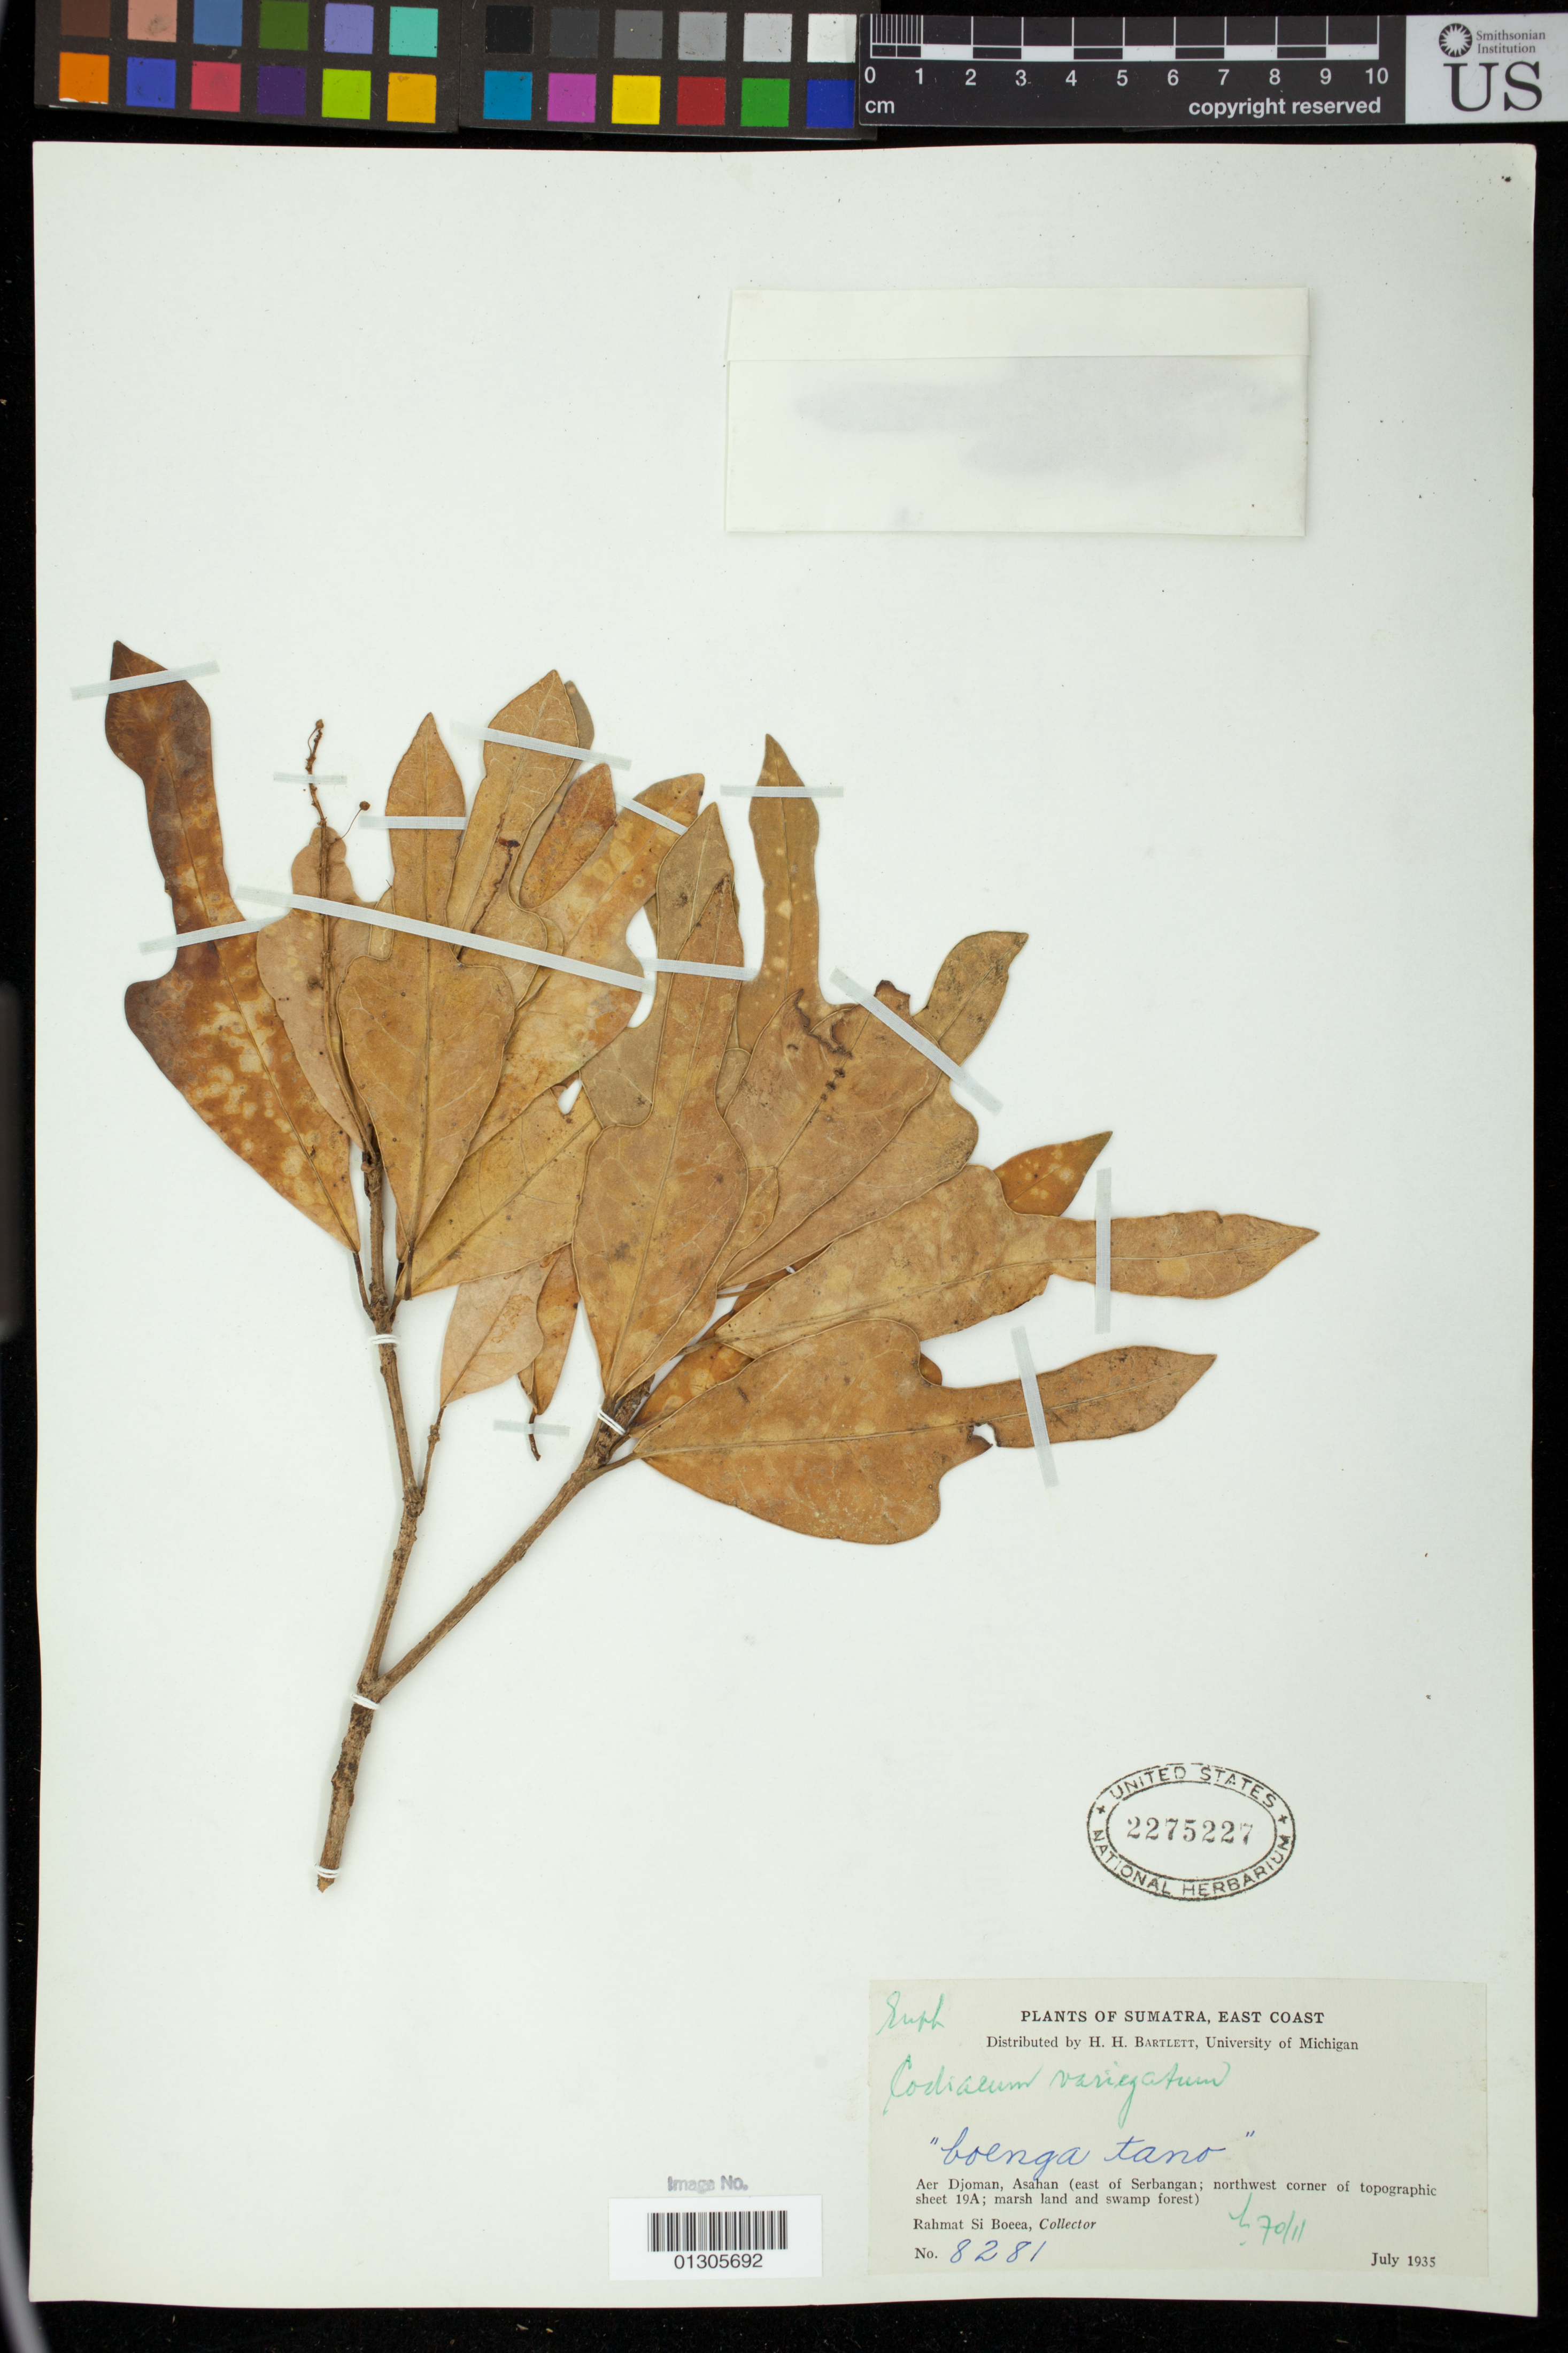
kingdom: Plantae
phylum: Tracheophyta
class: Magnoliopsida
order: Malpighiales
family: Euphorbiaceae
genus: Codiaeum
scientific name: Codiaeum variegatum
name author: (L.) Rumph. ex A. Juss.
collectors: Rahmat Si Boeea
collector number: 8281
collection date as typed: Jul 1935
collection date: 1935-07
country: Indonesia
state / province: Sumatra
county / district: Aceh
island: Sumatra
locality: Aer Djoman, Asahan (east of Serbangan; northwest corner of topographic sheet 19A)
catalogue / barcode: US 2275227